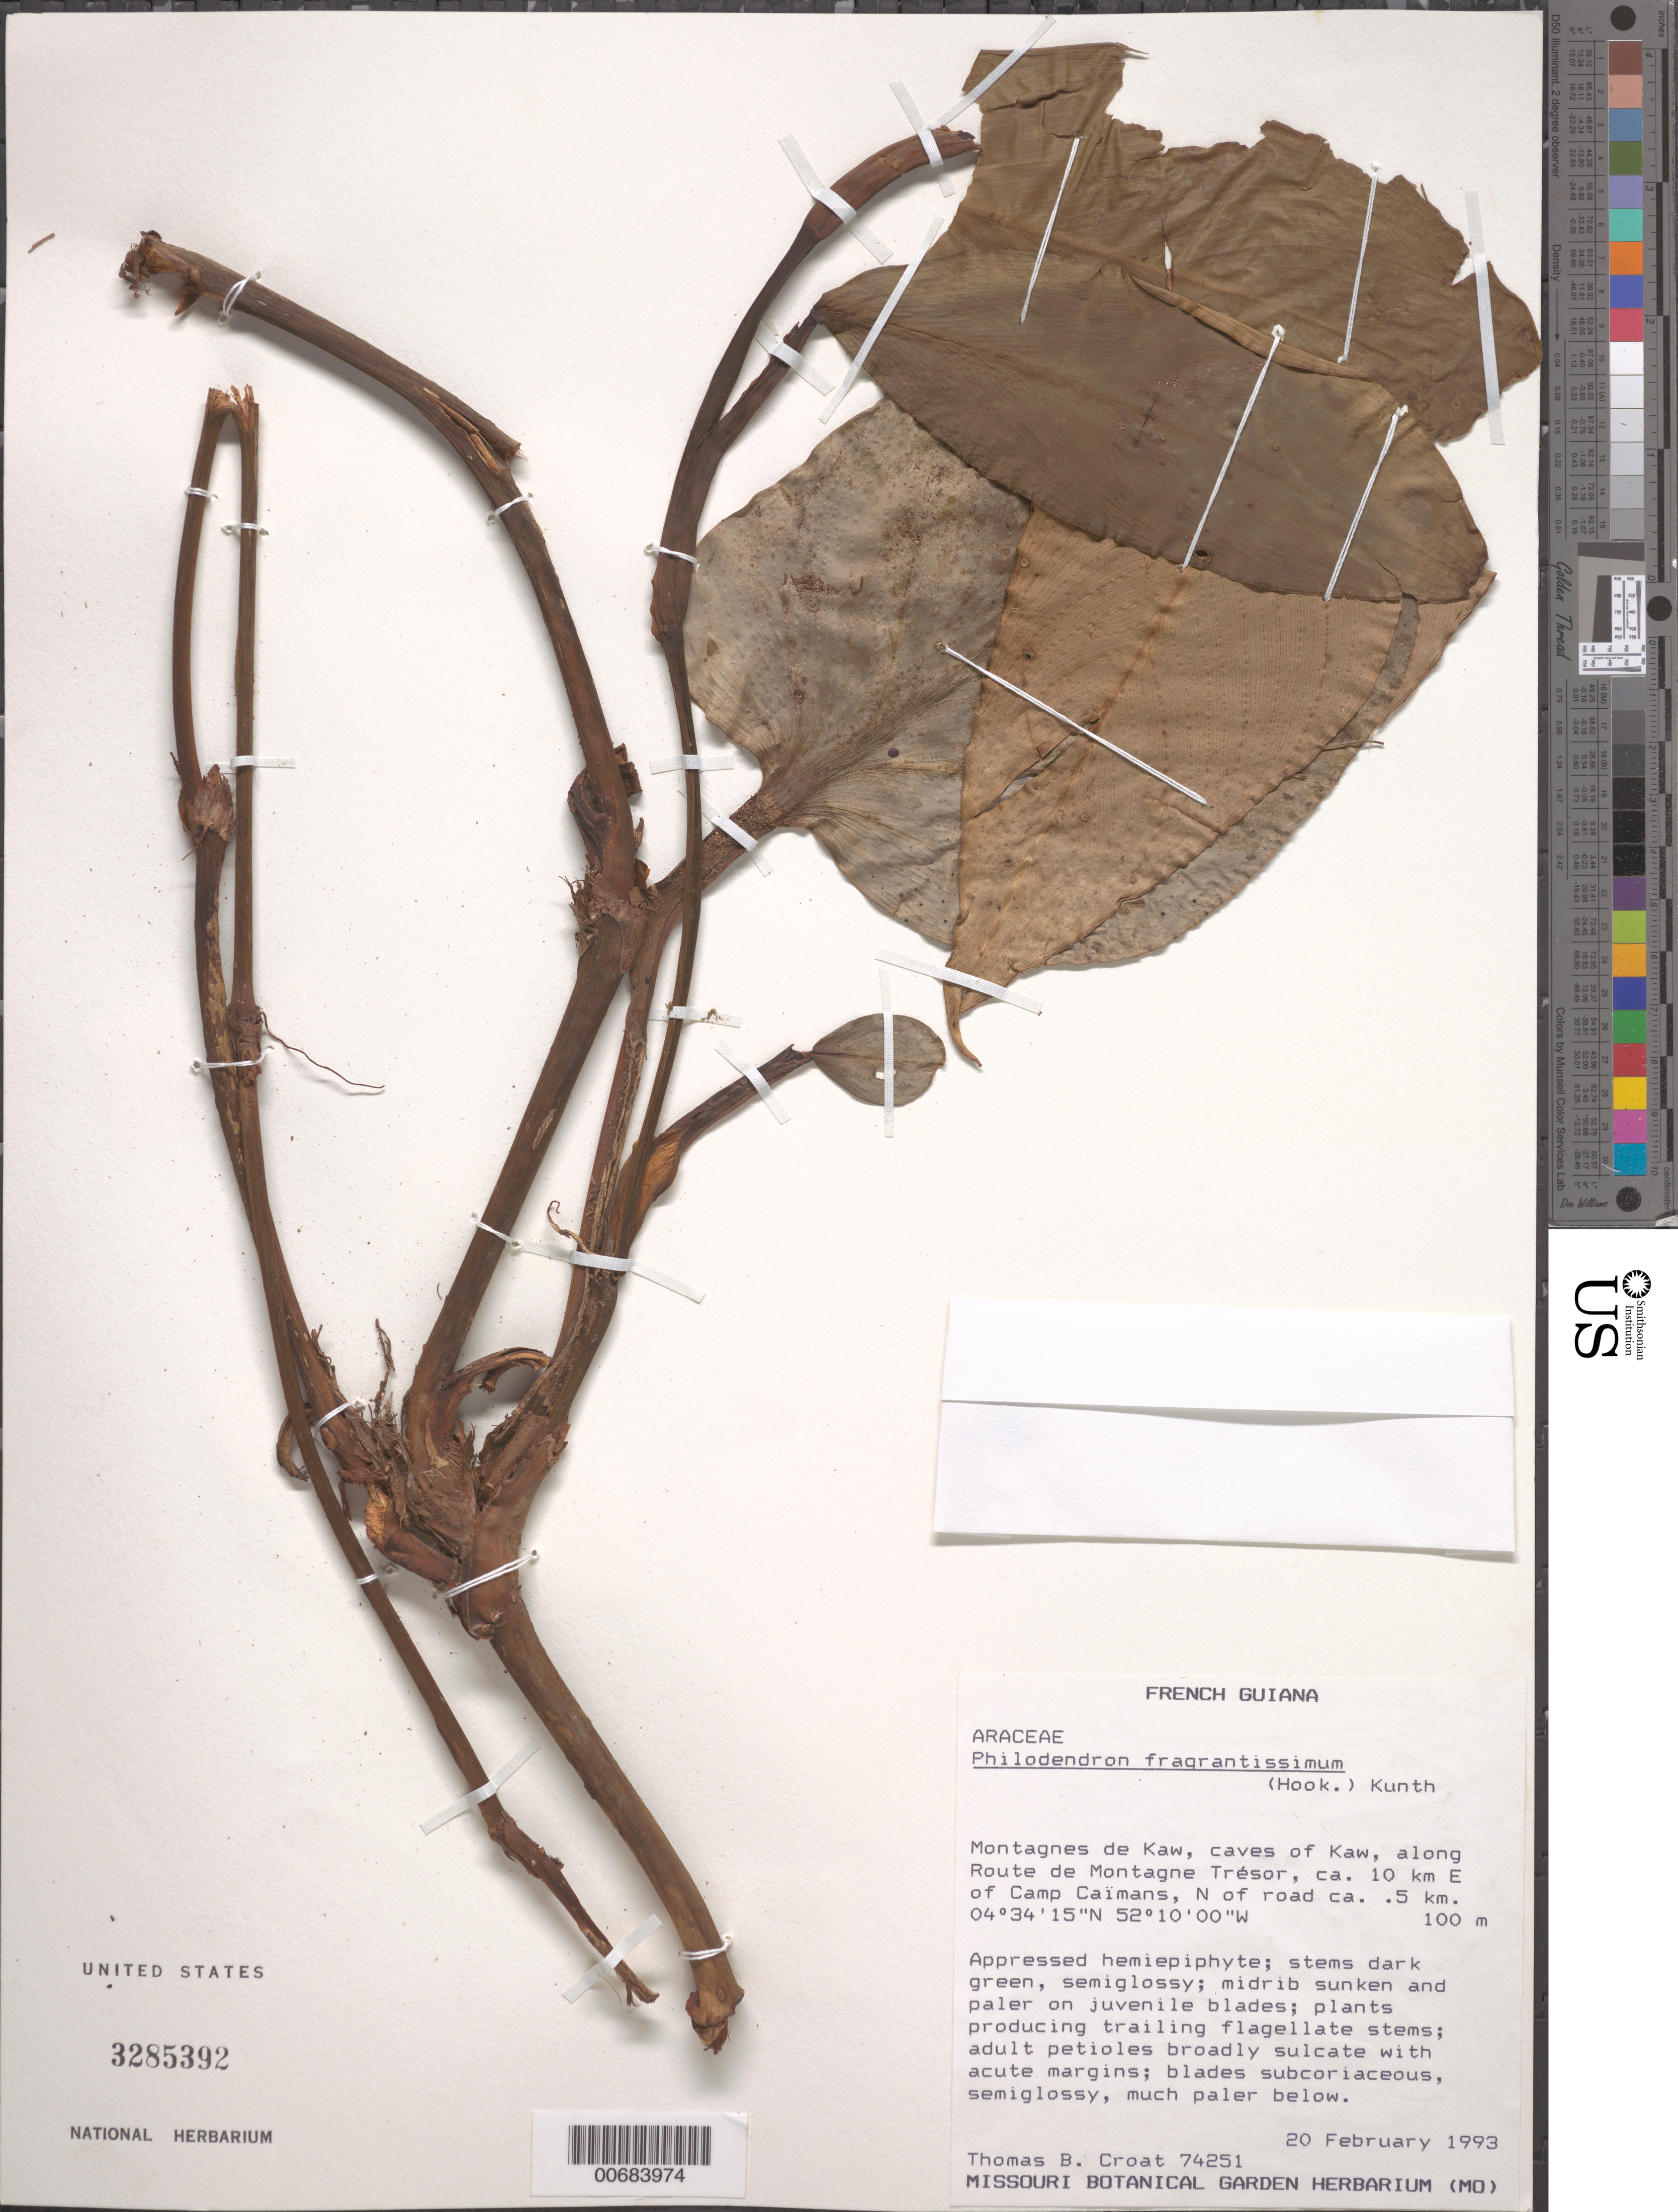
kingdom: Plantae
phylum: Tracheophyta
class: Liliopsida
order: Alismatales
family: Araceae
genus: Philodendron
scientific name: Philodendron fragrantissimum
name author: (G. Don) Kunth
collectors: T. B. Croat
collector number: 74251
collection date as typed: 20-Feb-93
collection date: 1993-02-20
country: French Guiana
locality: Montagnes de Kaw, caves of Kaw, along Route de Montagne Tresor, 10 km E of Camp Caimans, N of road ca. 0.5 km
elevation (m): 100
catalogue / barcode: US 3285392